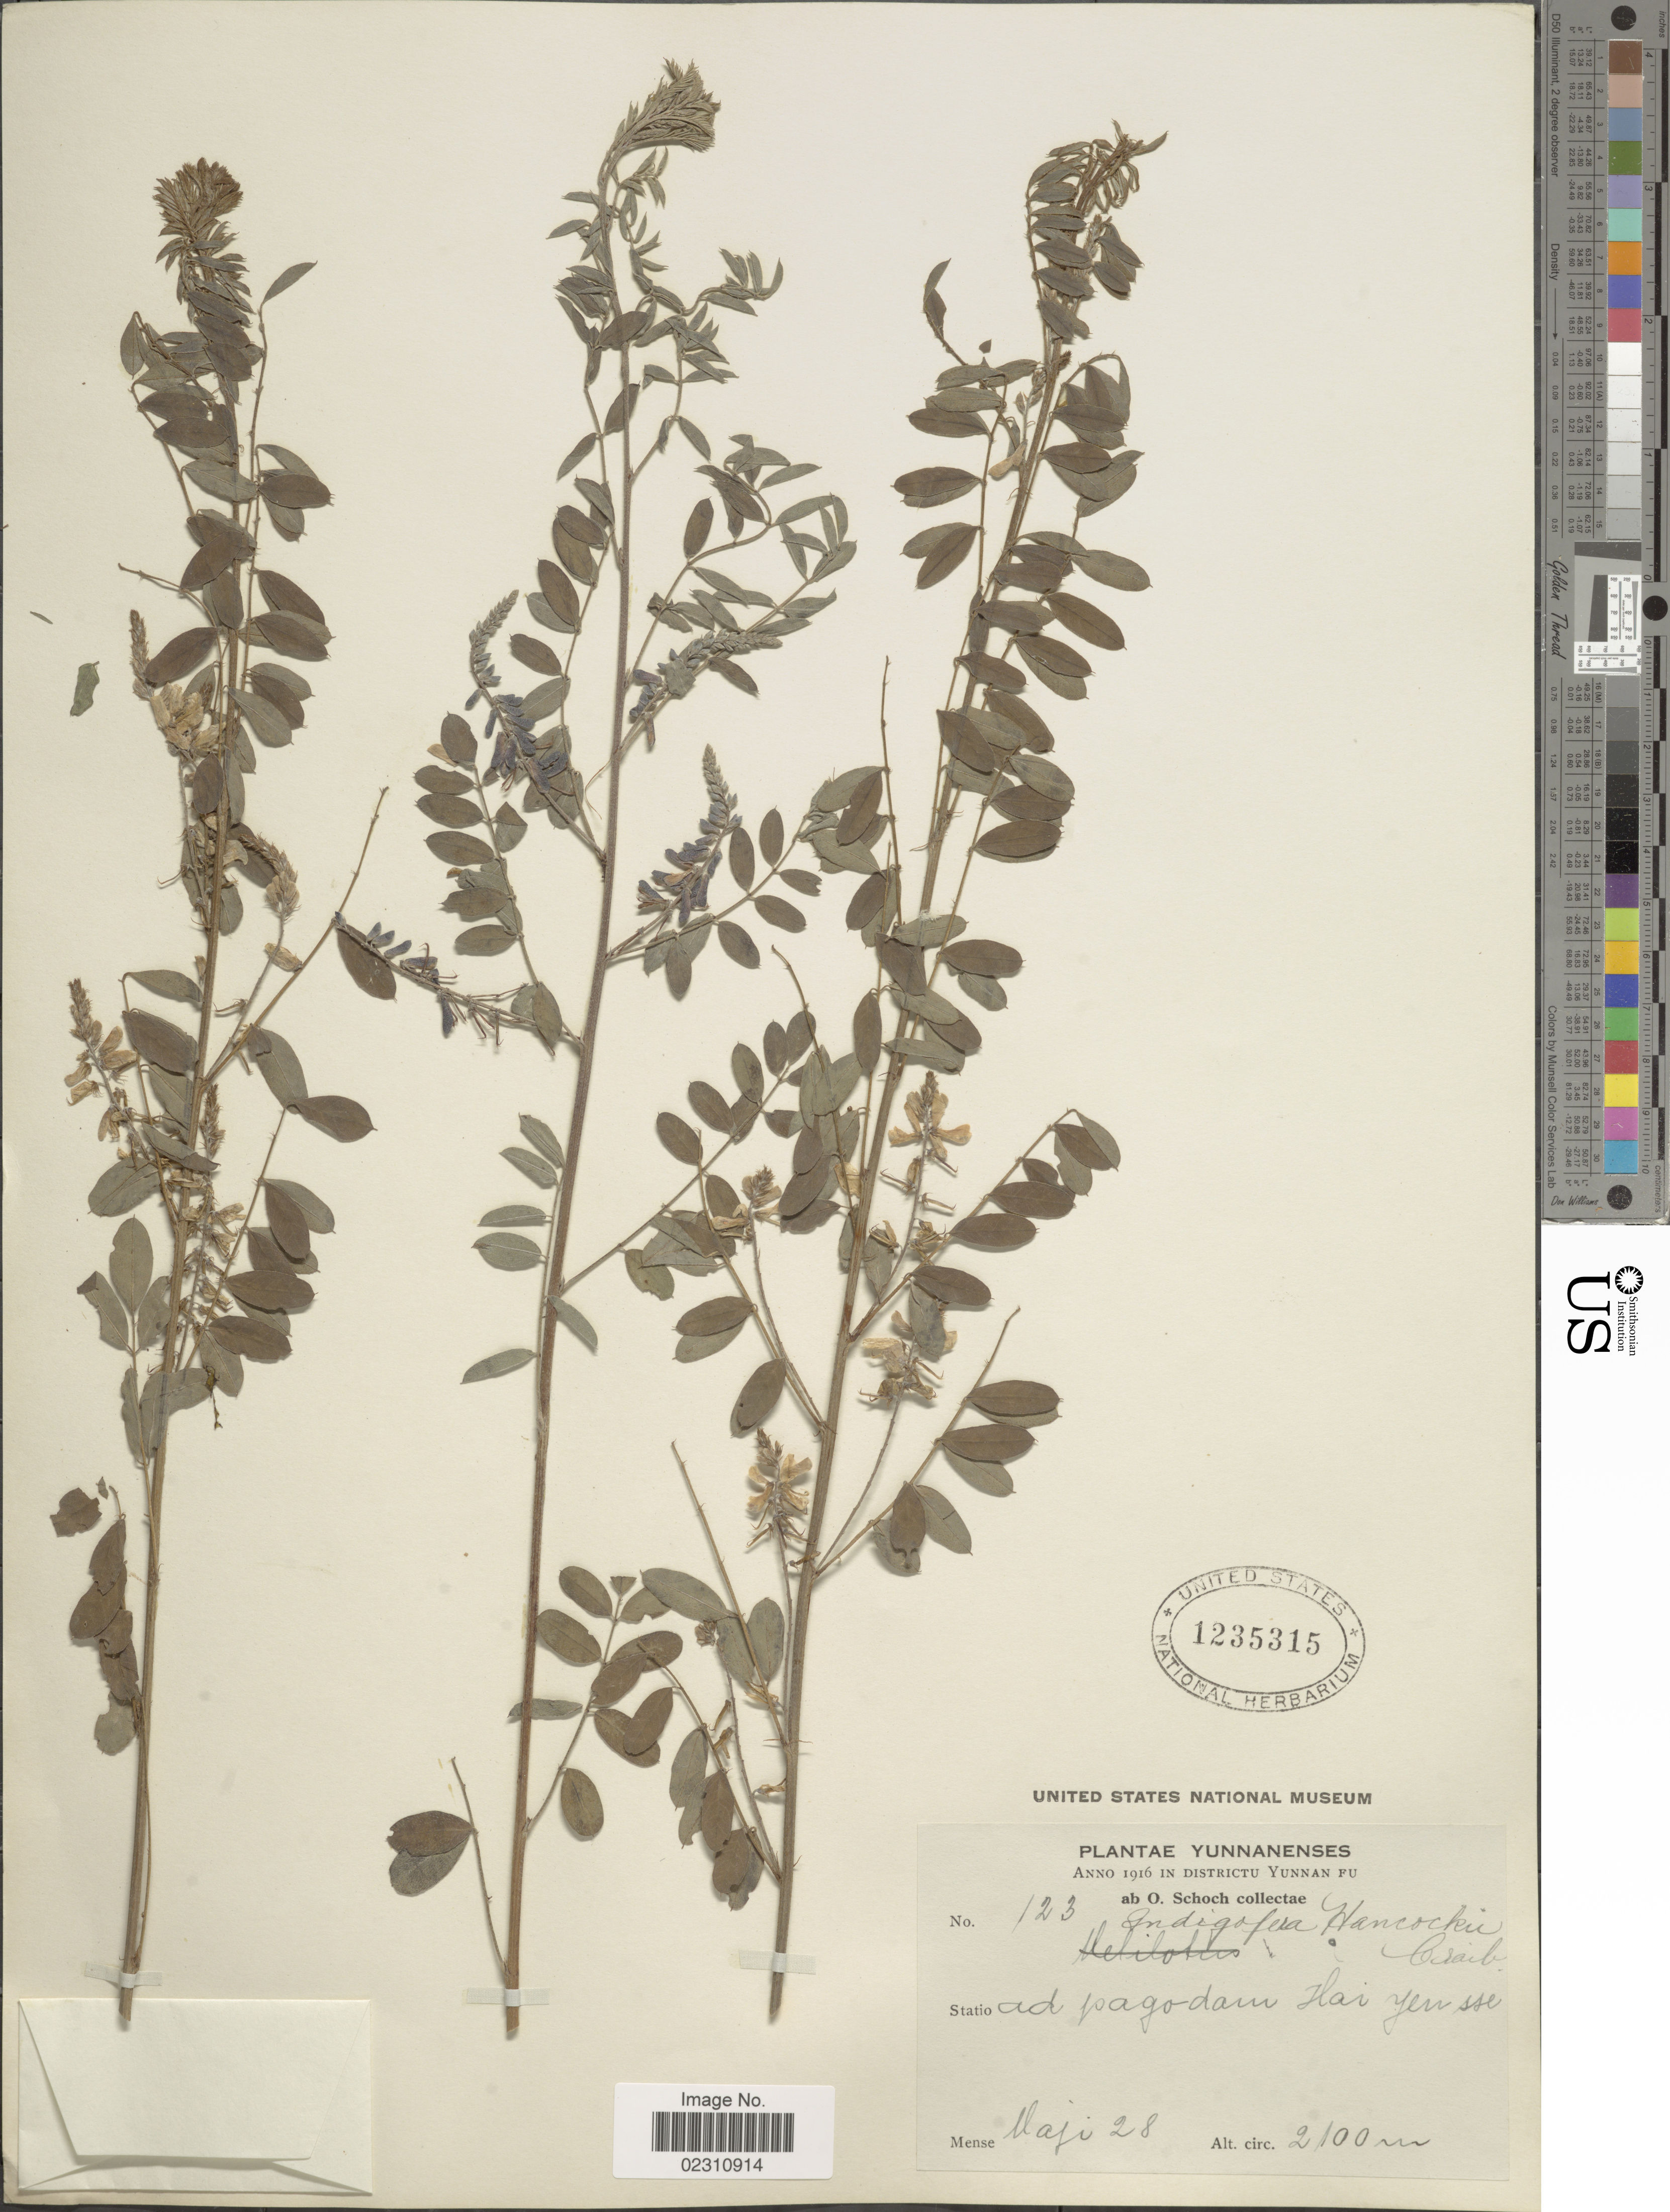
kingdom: Plantae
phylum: Tracheophyta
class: Magnoliopsida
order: Fabales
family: Fabaceae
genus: Indigofera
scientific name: Indigofera hancockii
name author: Craib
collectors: O. Schoch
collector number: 123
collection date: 1916-05-28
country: China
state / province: Yunnan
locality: Yunnan Fu, Statio ad pago-dam hai Yen sje.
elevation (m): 2100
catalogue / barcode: US 1235315